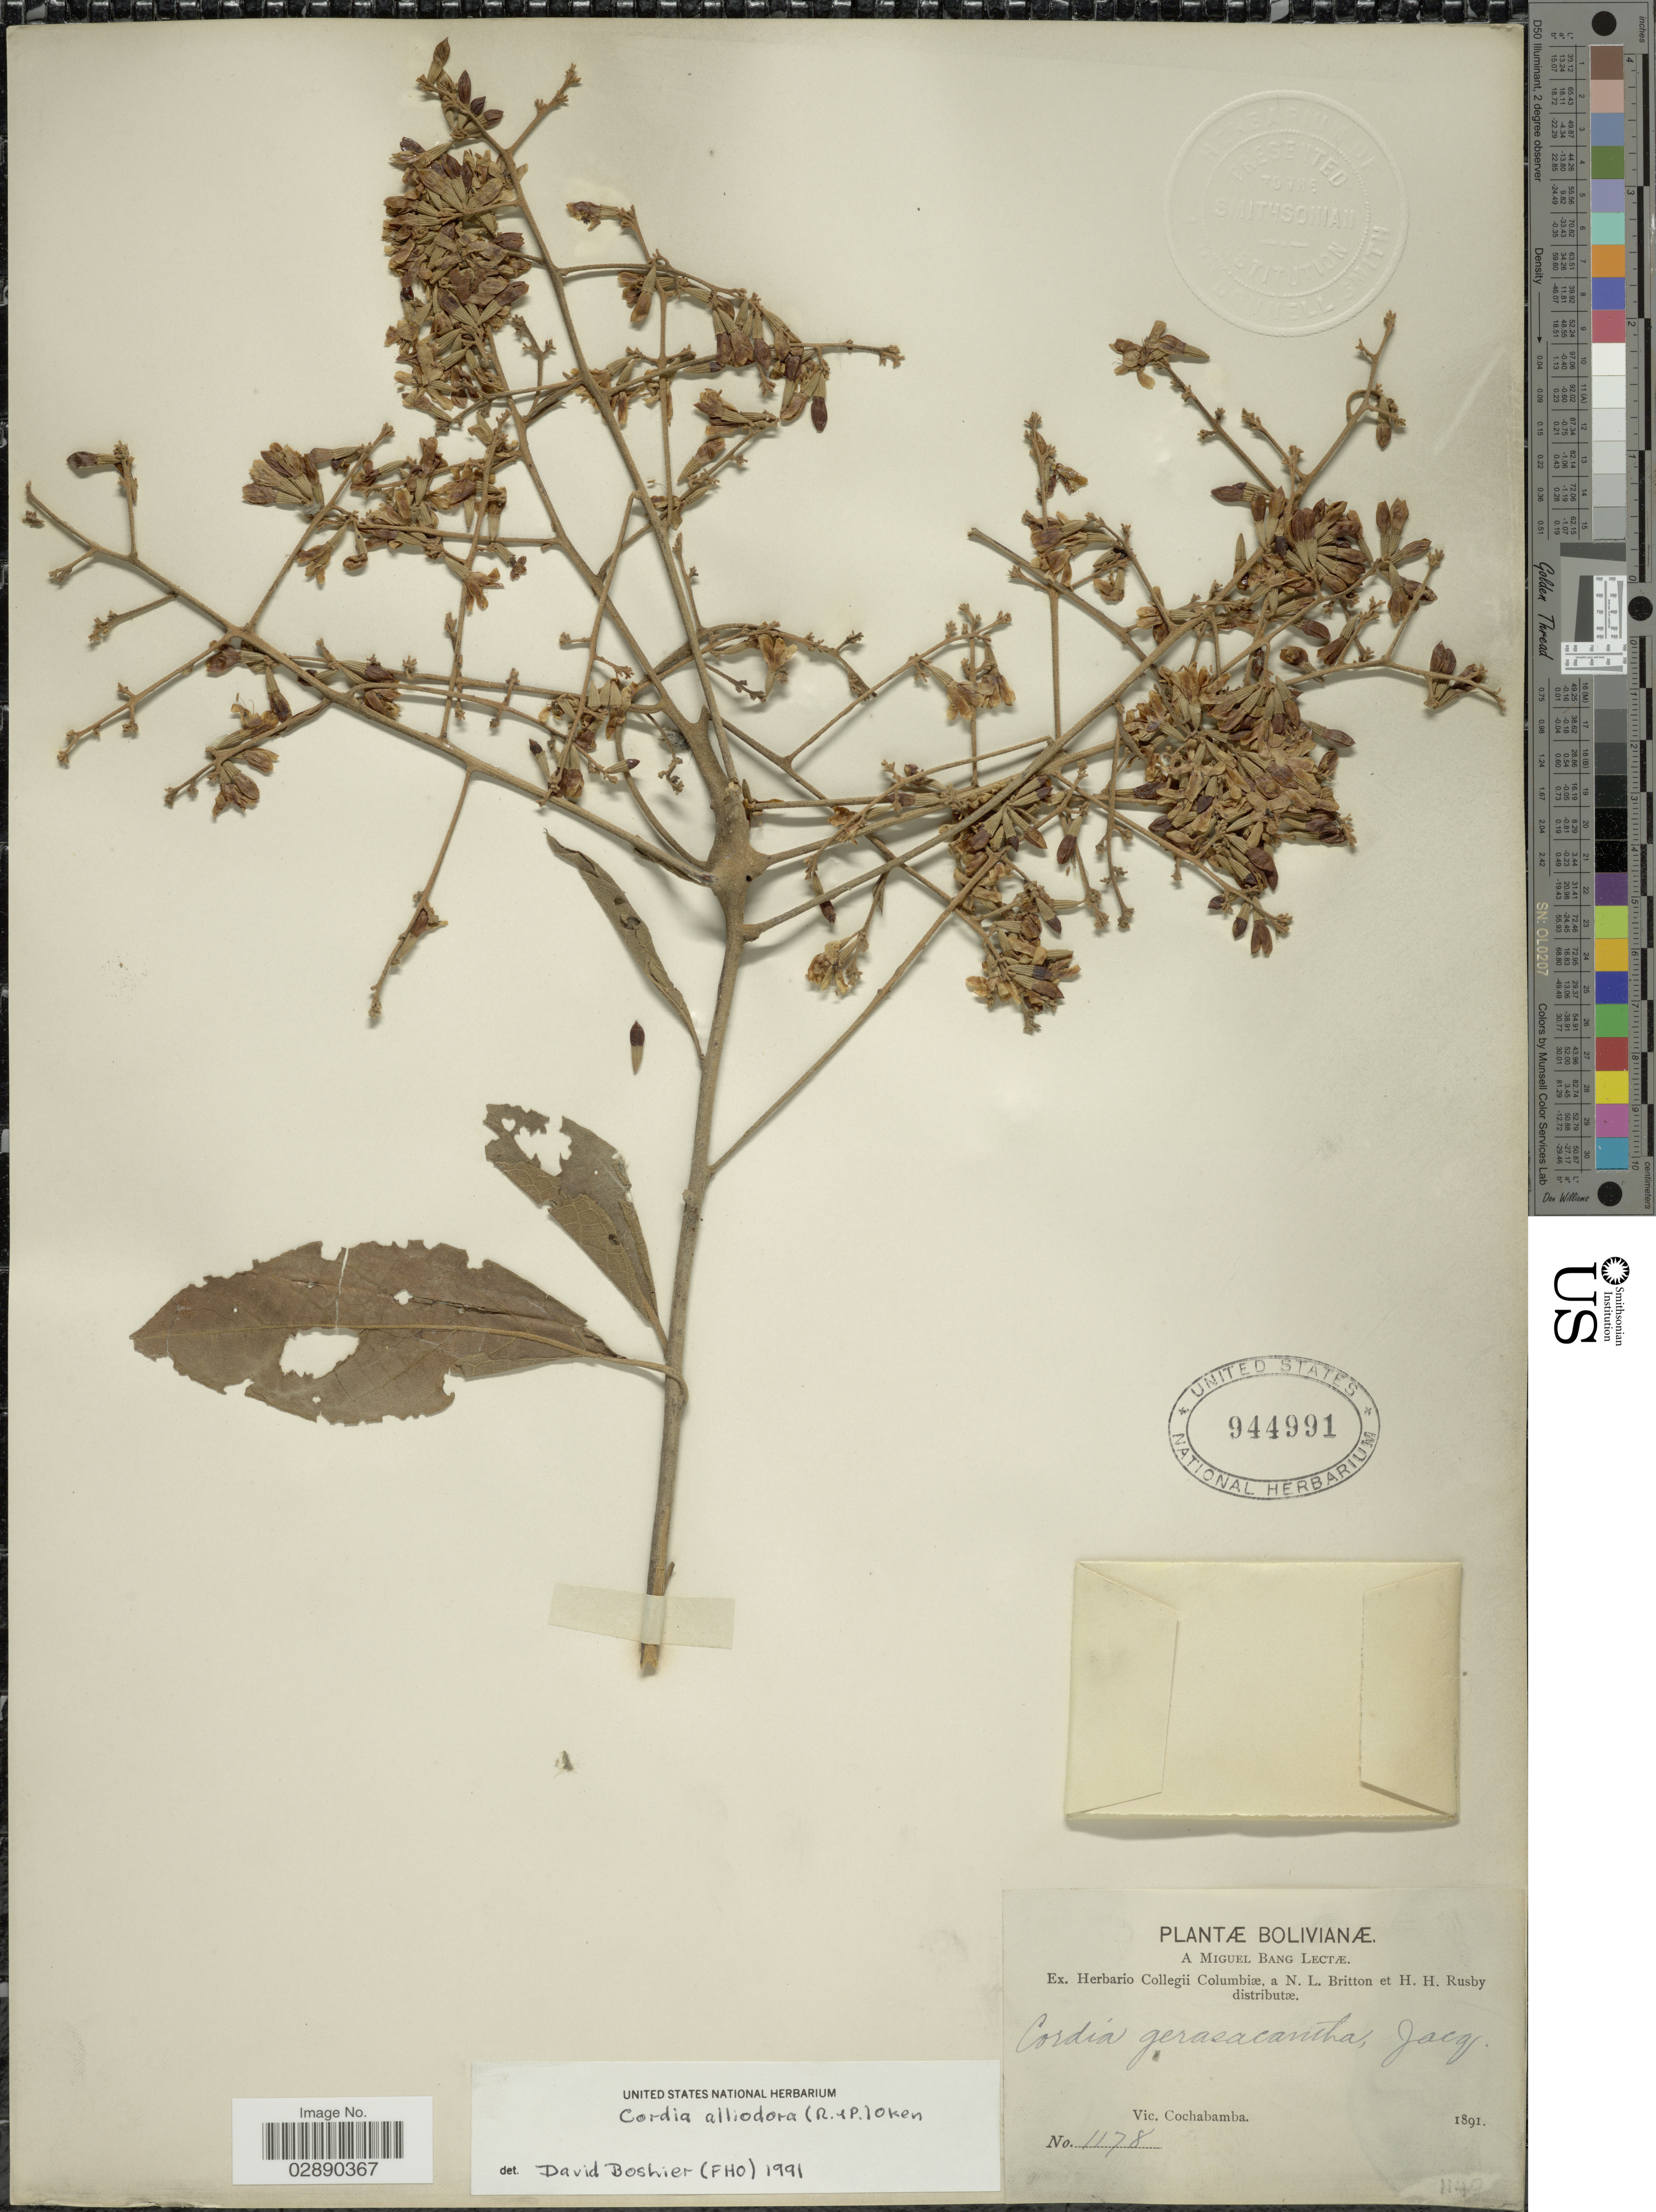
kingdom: Plantae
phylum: Tracheophyta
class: Magnoliopsida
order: Boraginales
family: Cordiaceae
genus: Cordia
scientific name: Cordia alliodora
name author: (Ruiz & Pav.) Oken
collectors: M. Bang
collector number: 1178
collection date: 1891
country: Bolivia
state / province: Cochabamba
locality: Vic. Cochabamba.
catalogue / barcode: US 944991